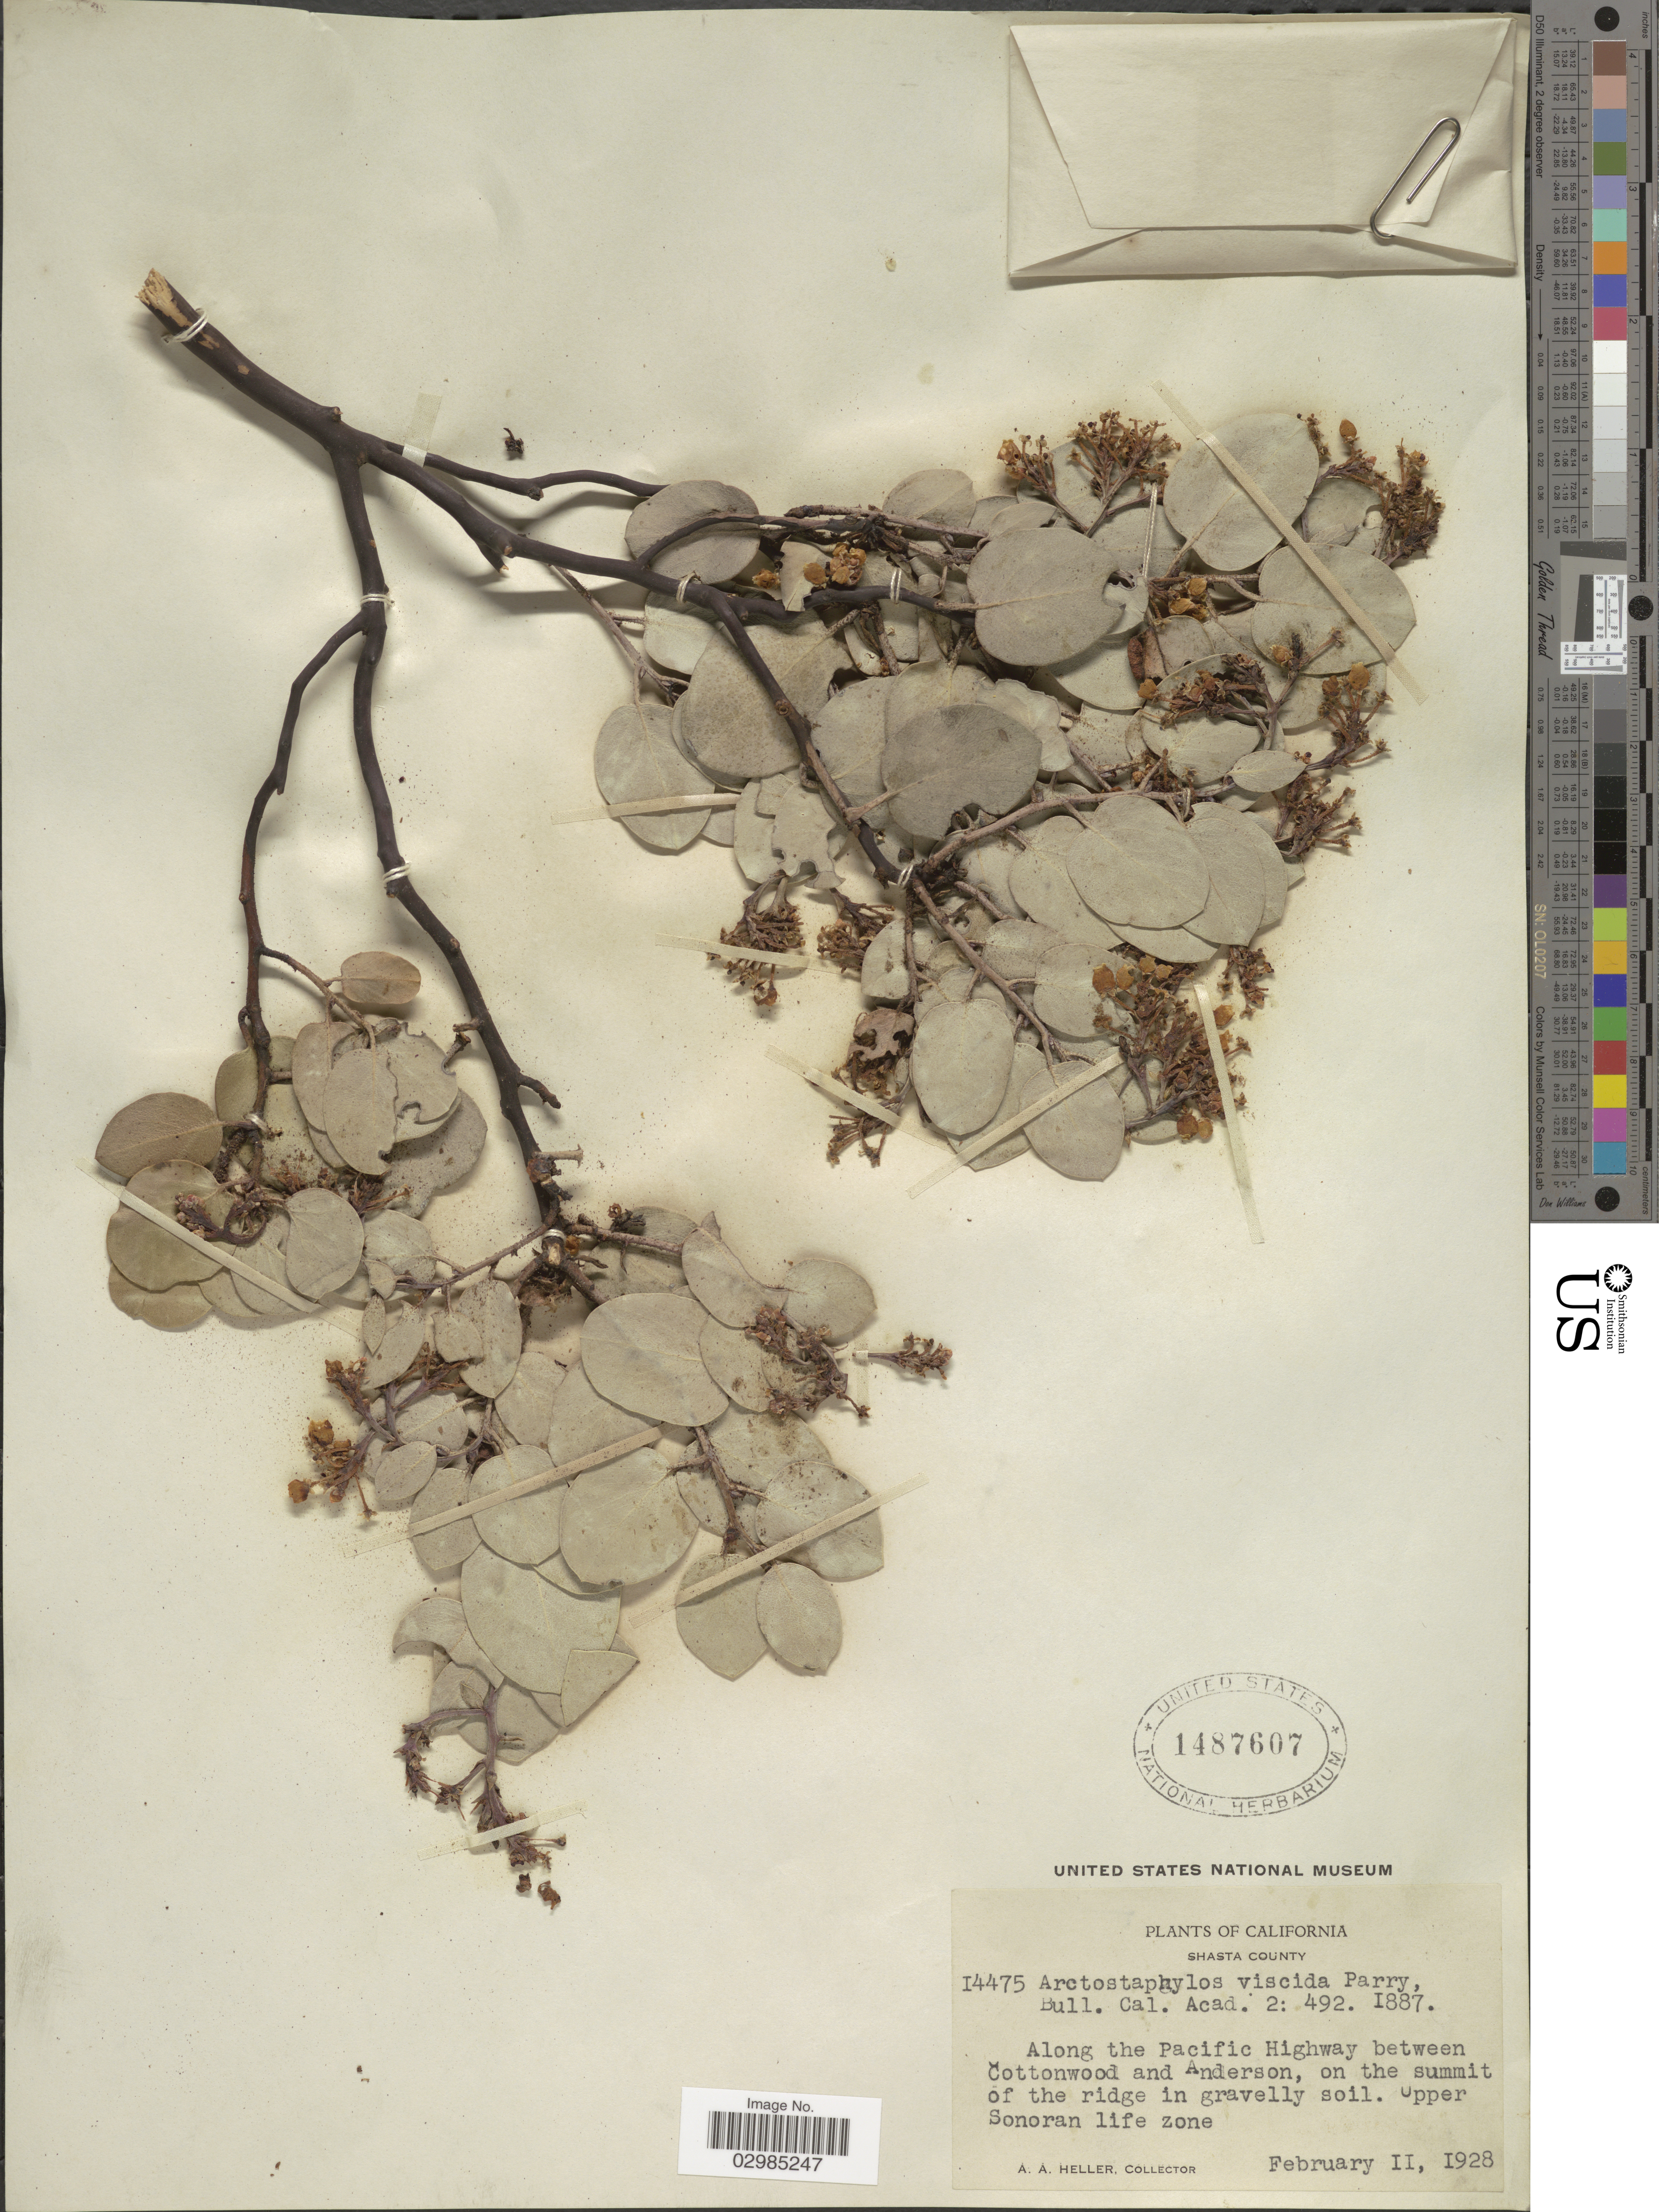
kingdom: Plantae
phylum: Tracheophyta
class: Magnoliopsida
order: Ericales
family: Ericaceae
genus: Arctostaphylos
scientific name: Arctostaphylos viscida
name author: Parry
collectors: A. A. Heller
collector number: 14475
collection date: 1928-02-11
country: United States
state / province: California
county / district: Shasta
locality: Shasta County. Along the Pacific Highway between Cottonwood and Anderson, on the summit of the ridge. Upper Sonoran life zone.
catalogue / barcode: US 1487607